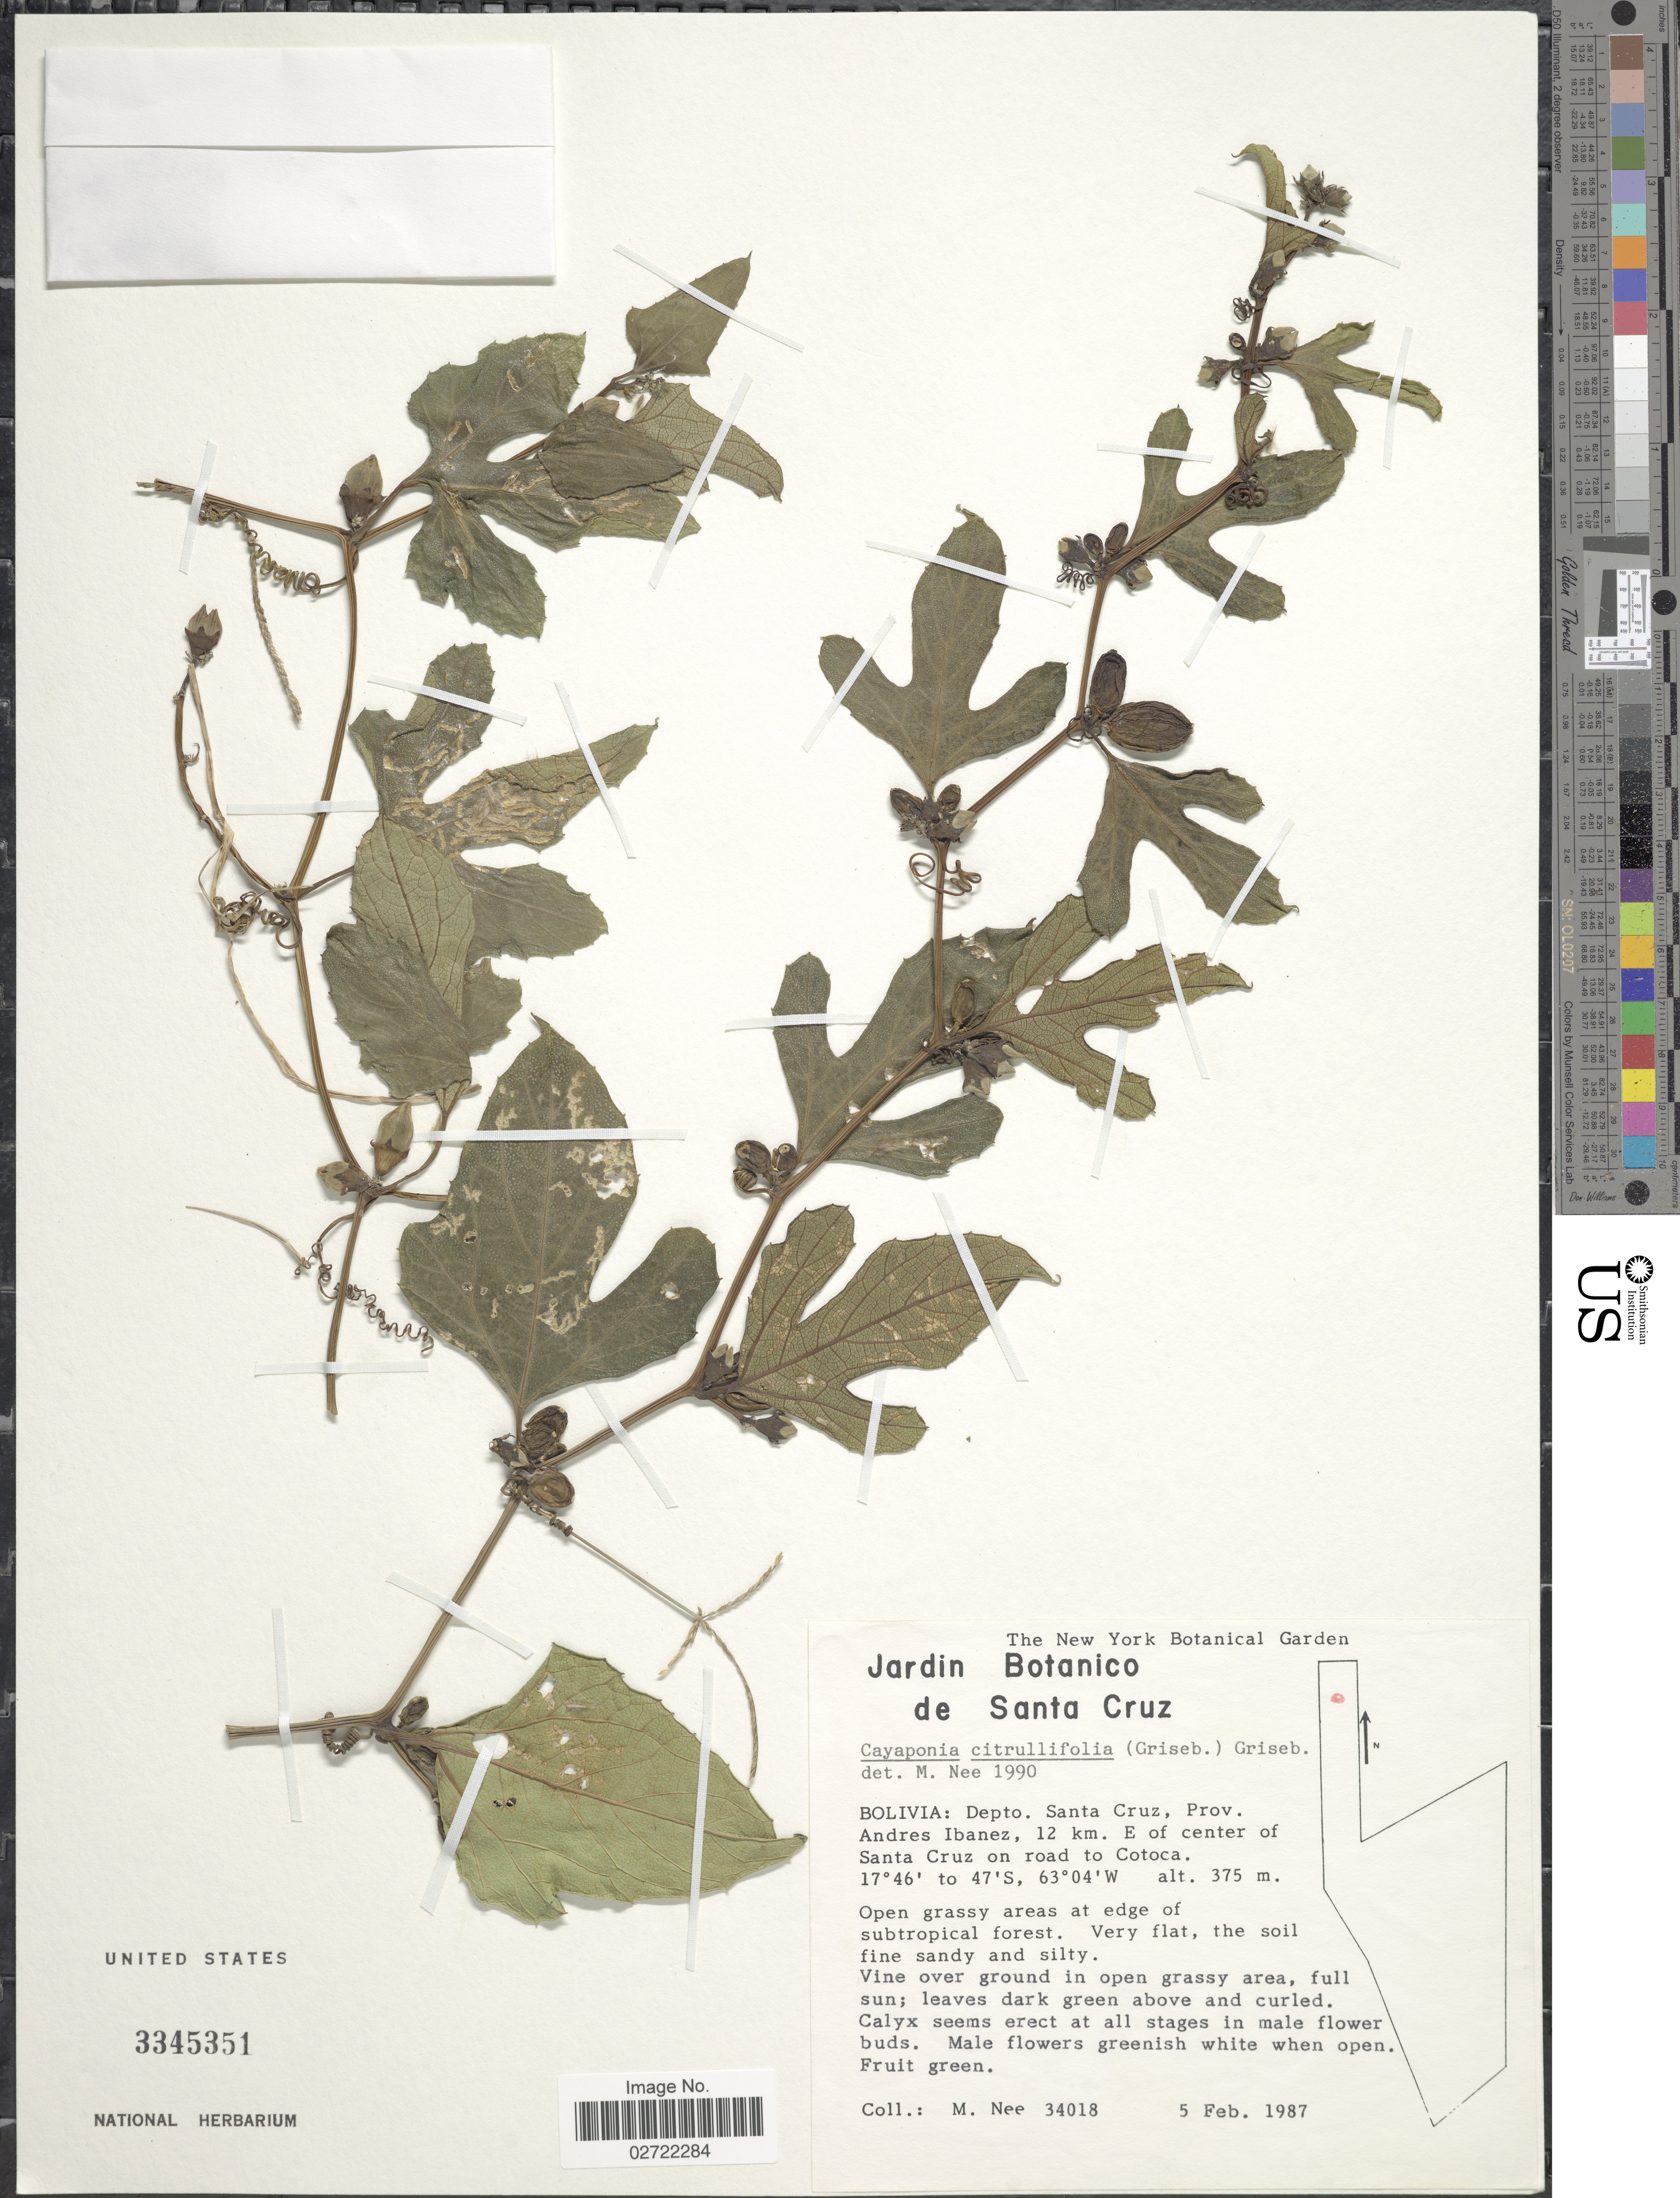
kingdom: Plantae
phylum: Tracheophyta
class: Magnoliopsida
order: Cucurbitales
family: Cucurbitaceae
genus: Cayaponia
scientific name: Cayaponia citrullifolia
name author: (Griseb.) Cogn.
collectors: M. Nee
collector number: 34018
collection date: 1987-02-05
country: Bolivia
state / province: Santa Cruz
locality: Depto. Santa Cruz, Prov. Andres Ibanez, 12 km. E of center of Santa Cruz on road to Cotoca.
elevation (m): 375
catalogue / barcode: US 3345351